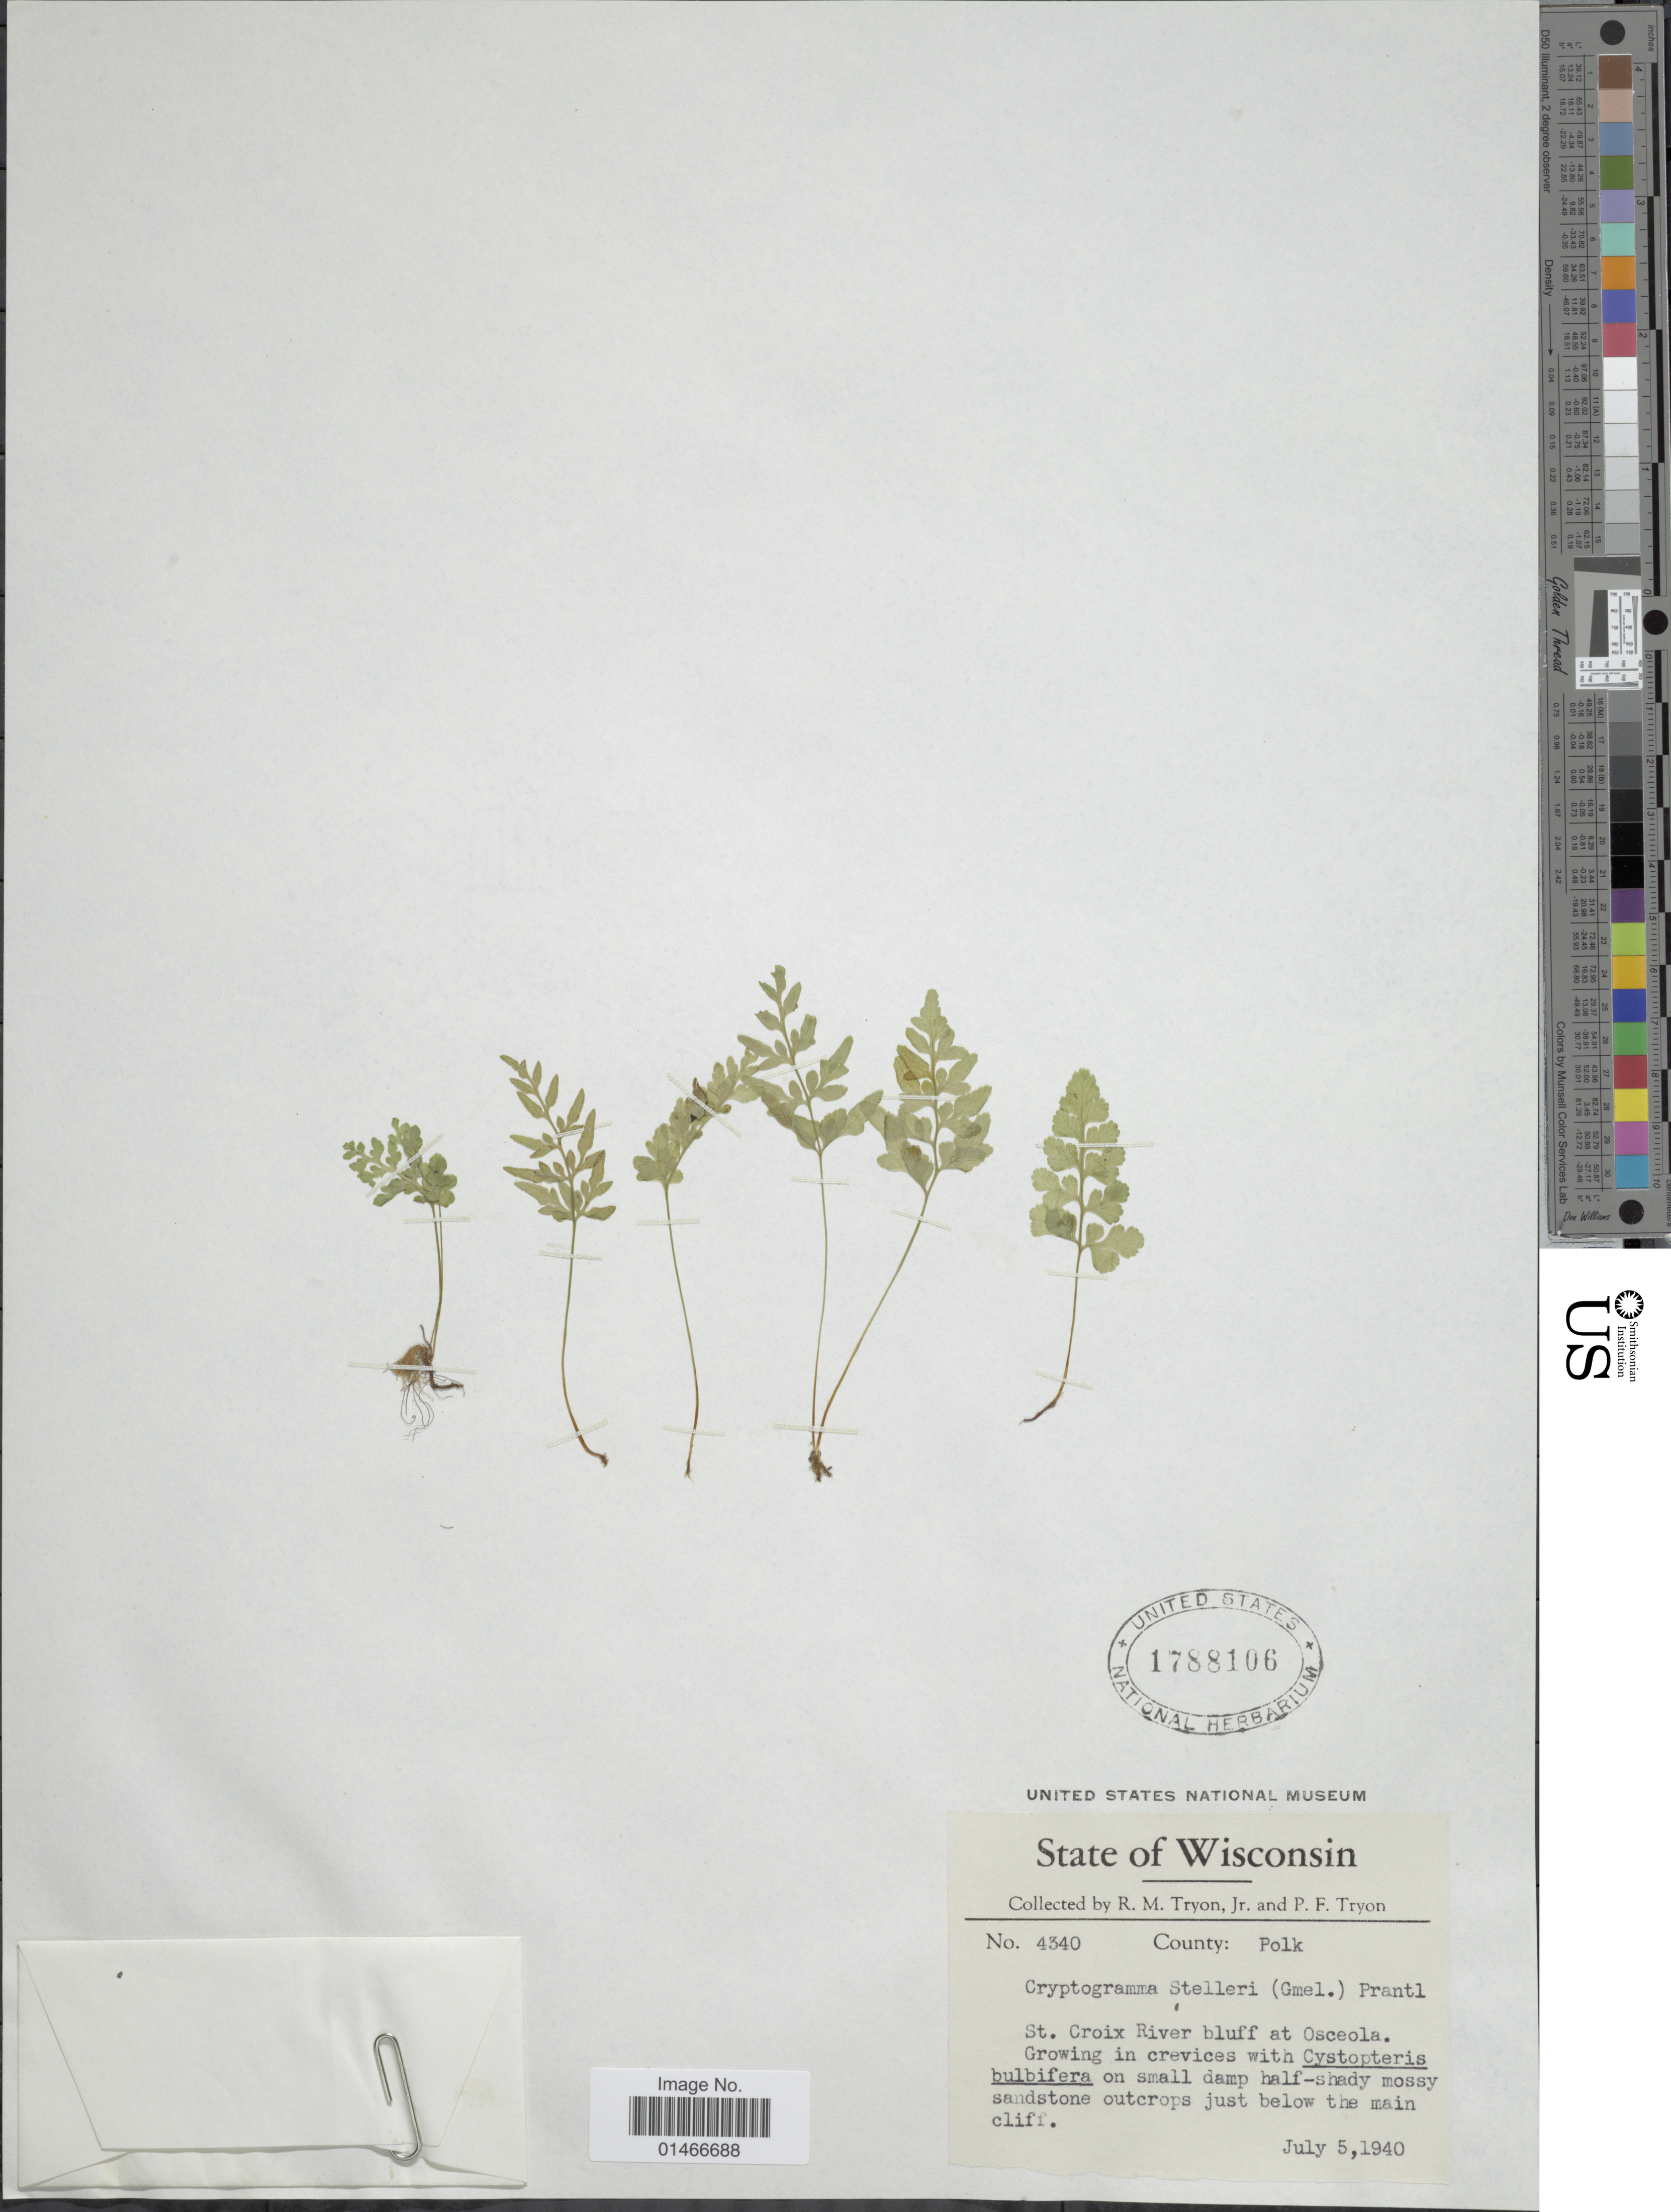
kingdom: Plantae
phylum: Tracheophyta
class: Polypodiopsida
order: Polypodiales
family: Pteridaceae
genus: Cryptogramma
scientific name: Cryptogramma stelleri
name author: (S.G. Gmel.) Prantl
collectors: R. M. Tryon & P. Tryon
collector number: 4340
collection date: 1940-07-05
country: United States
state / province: Wisconsin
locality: State of Wisconsin. St. Croix River bluff at Osceola. Just below the main cliff. County: Polk.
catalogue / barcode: US 1781106